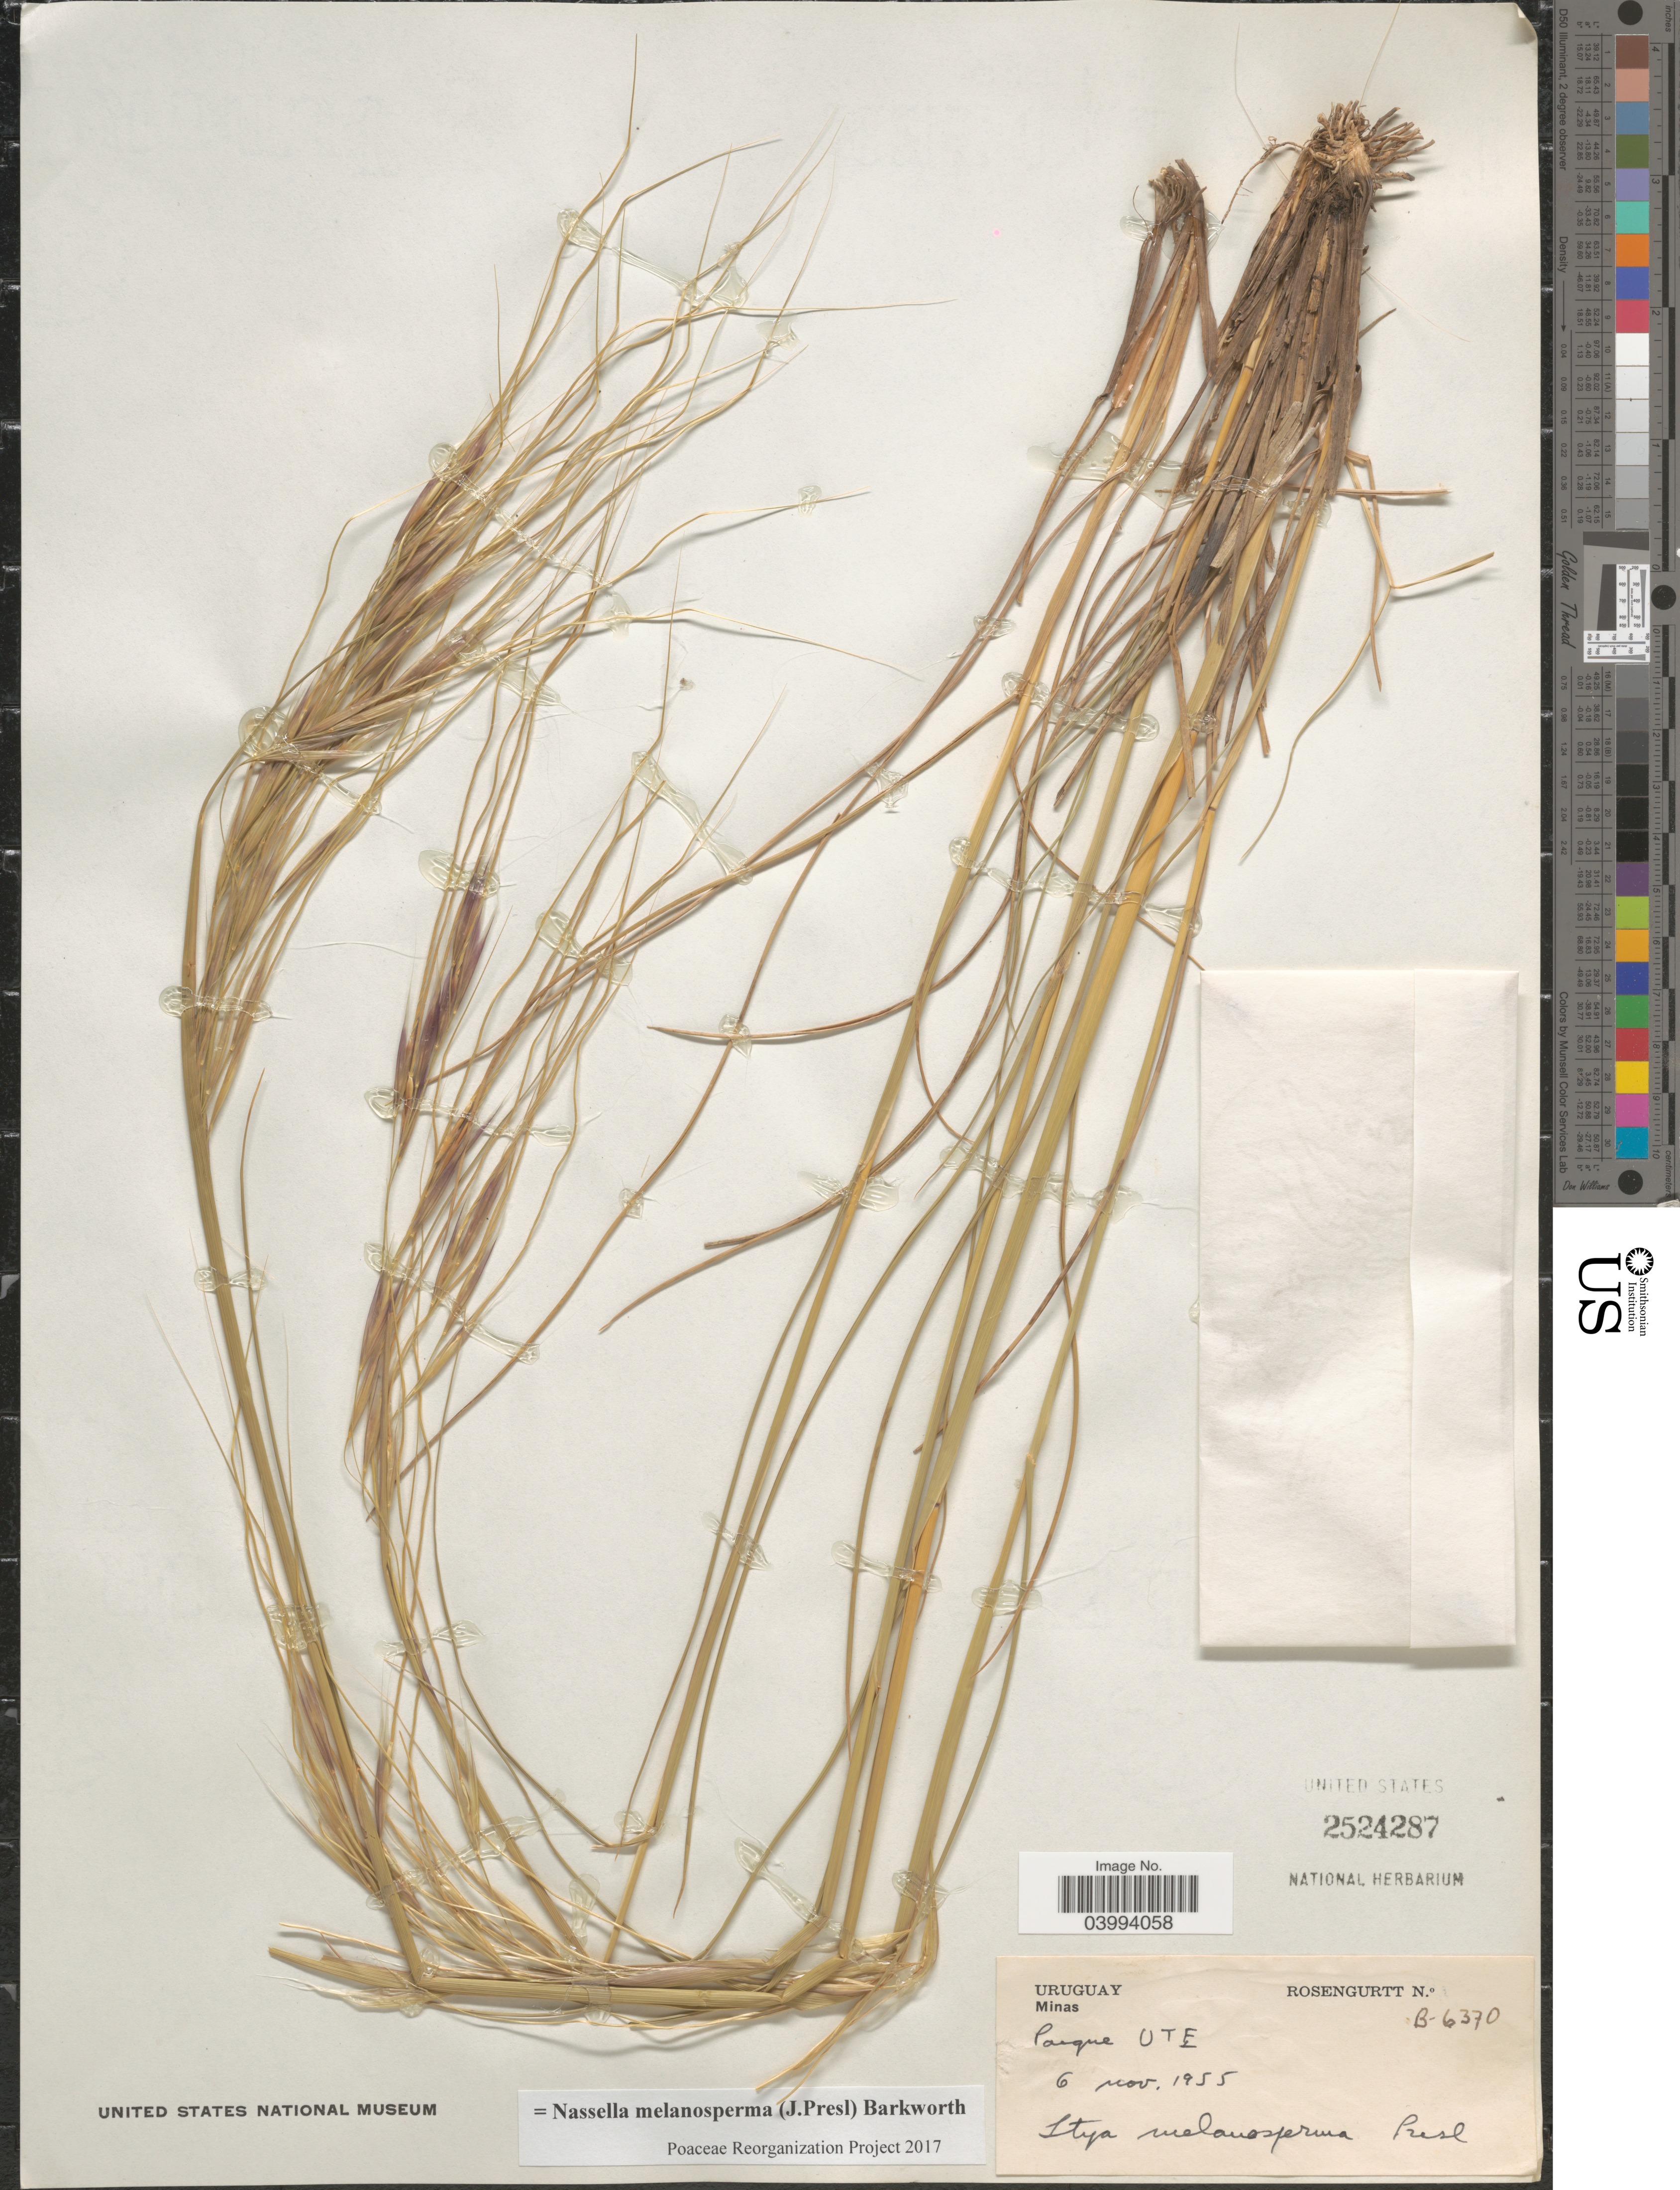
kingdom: Plantae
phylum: Tracheophyta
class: Liliopsida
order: Poales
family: Poaceae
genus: Nassella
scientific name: Nassella melanosperma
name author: (J. Presl) Barkworth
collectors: Rosengurtt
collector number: B-6370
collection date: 1955-11-06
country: Uruguay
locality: Minas. Parque UTE.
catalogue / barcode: US 2524287